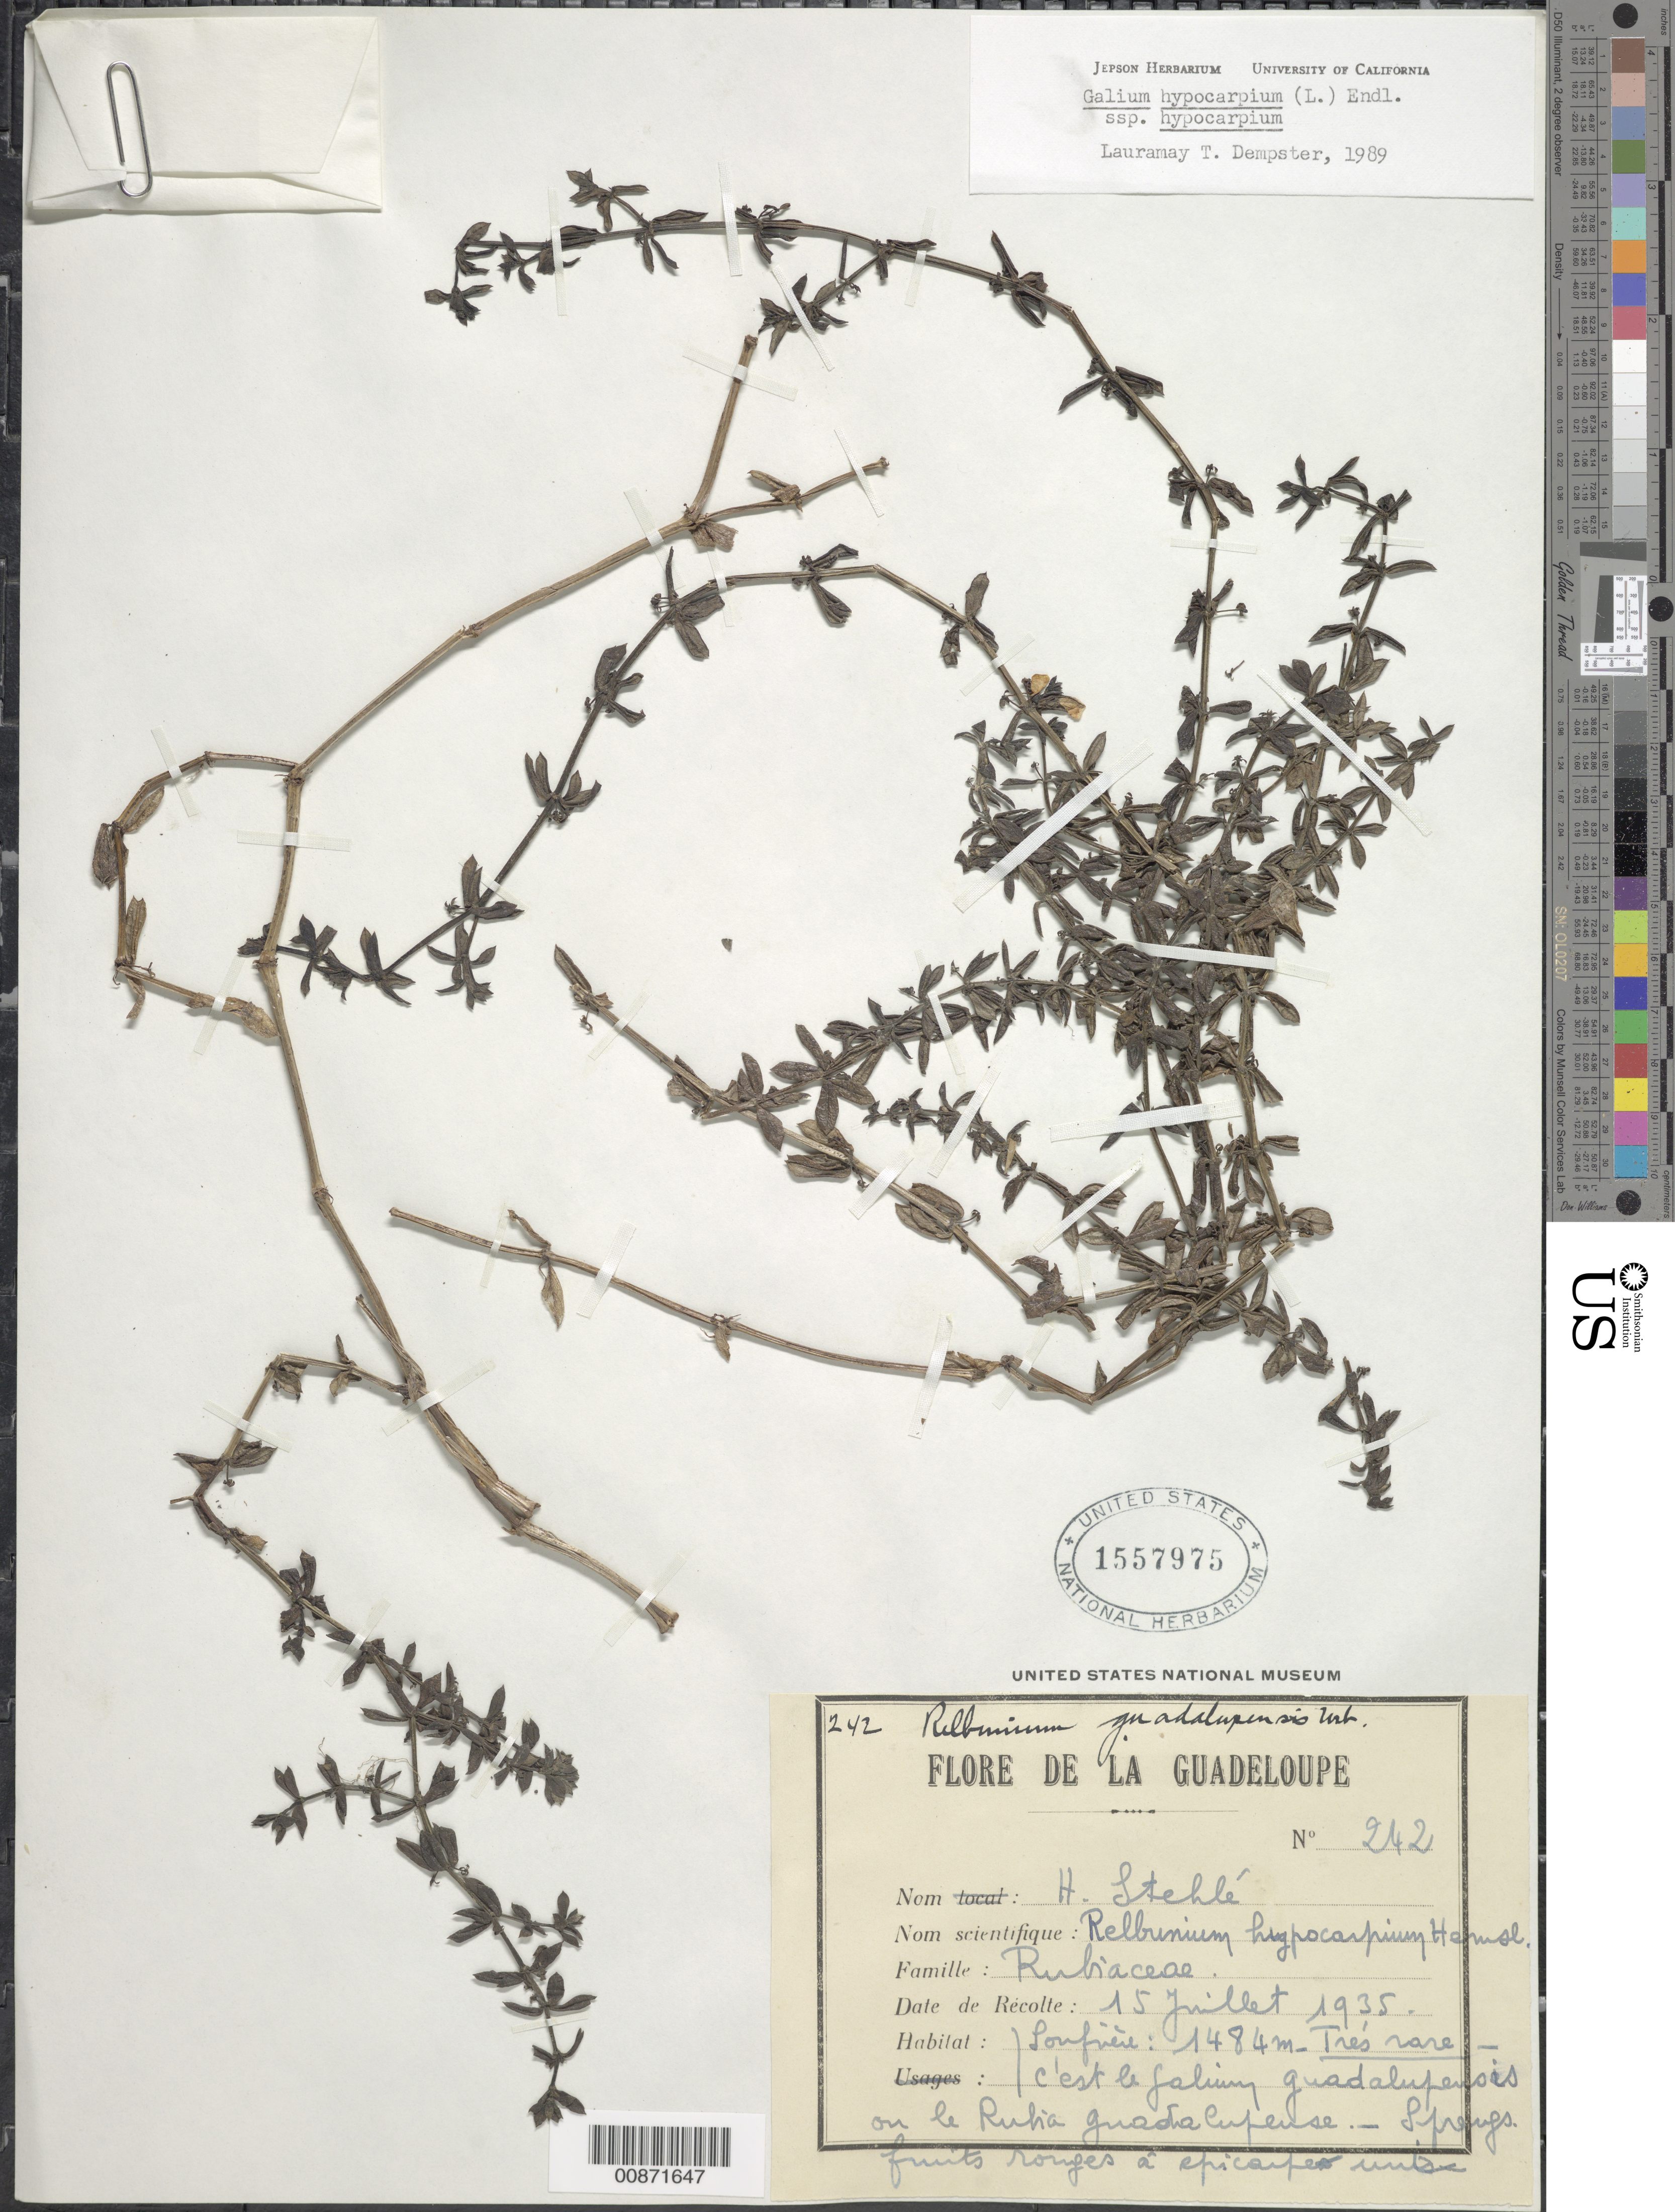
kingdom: Plantae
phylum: Tracheophyta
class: Magnoliopsida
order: Gentianales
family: Rubiaceae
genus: Galium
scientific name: Galium hypocarpium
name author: (L.) Endl. ex Griseb.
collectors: H. Stehlé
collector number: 242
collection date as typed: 15 Jul 1935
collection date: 1935-07-15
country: Guadeloupe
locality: Soufriêre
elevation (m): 1484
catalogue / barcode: US 1557975